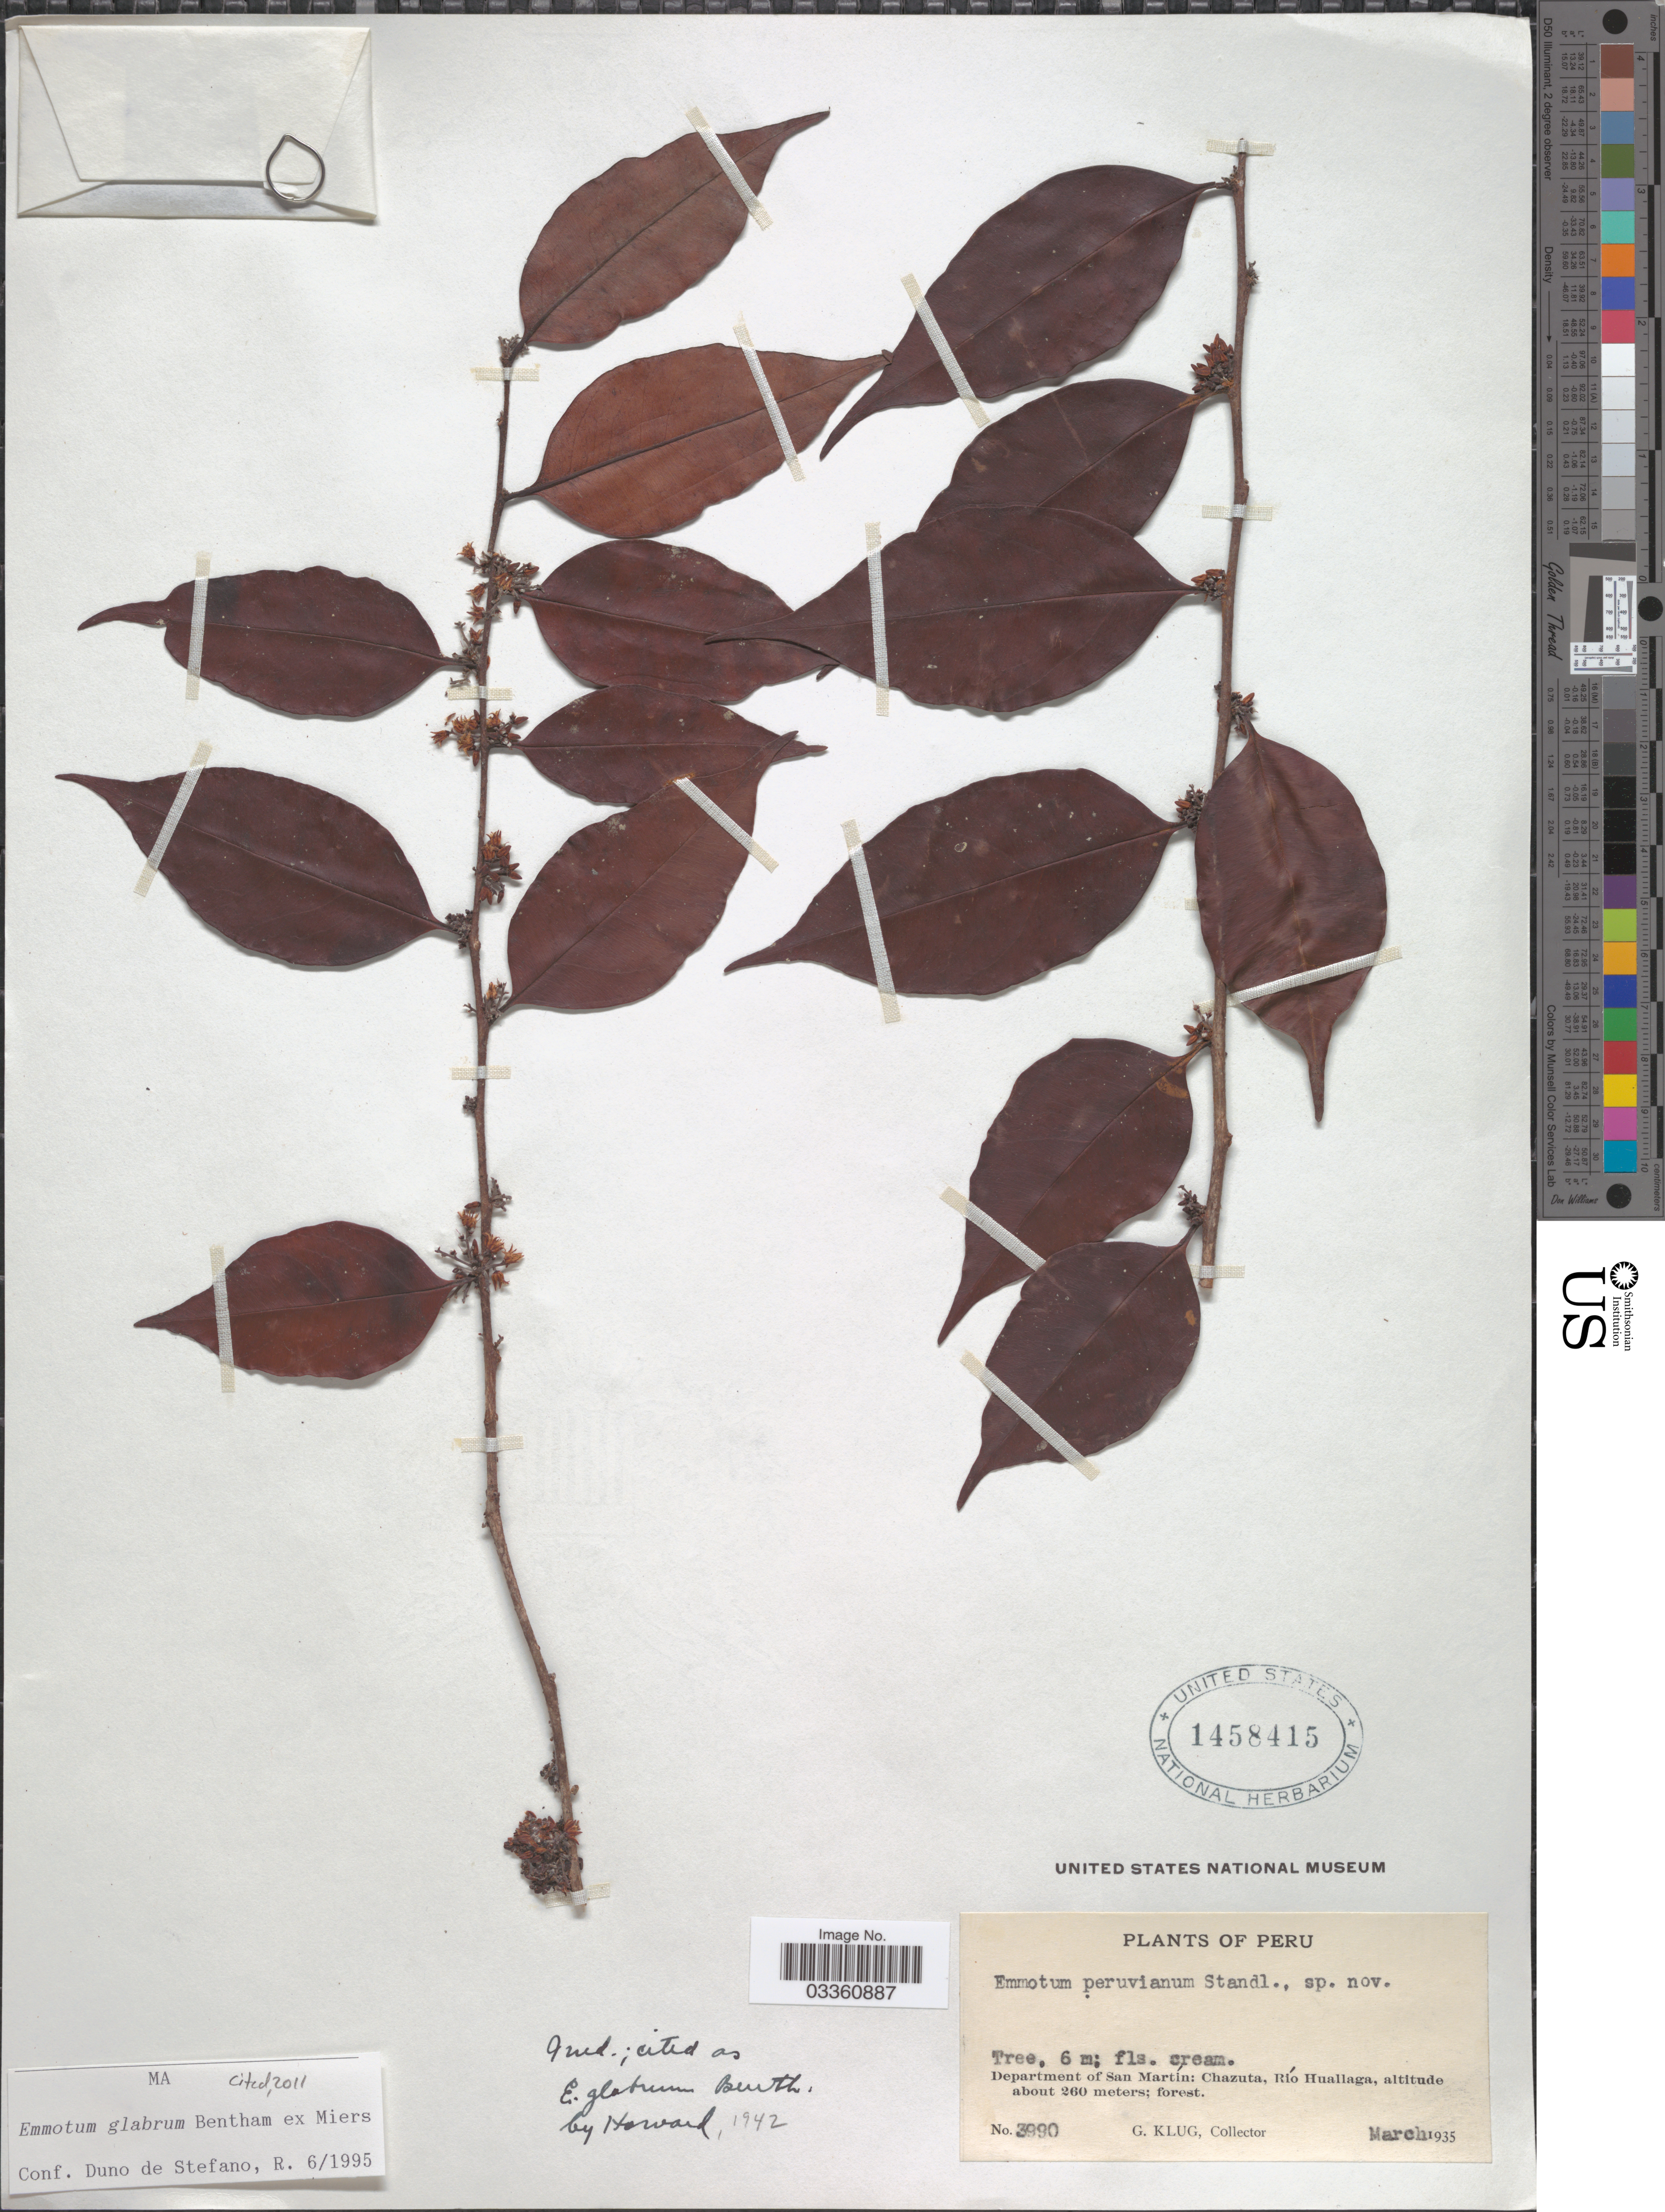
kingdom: Plantae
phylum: Tracheophyta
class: Magnoliopsida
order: Metteniusales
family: Metteniusaceae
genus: Emmotum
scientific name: Emmotum glabrum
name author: Benth. ex Miers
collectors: G. Klug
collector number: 3990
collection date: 1935-03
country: Peru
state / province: San Martín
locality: Department of San Martín: Chazuta, Río Huallaga.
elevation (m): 260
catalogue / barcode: US 1458415